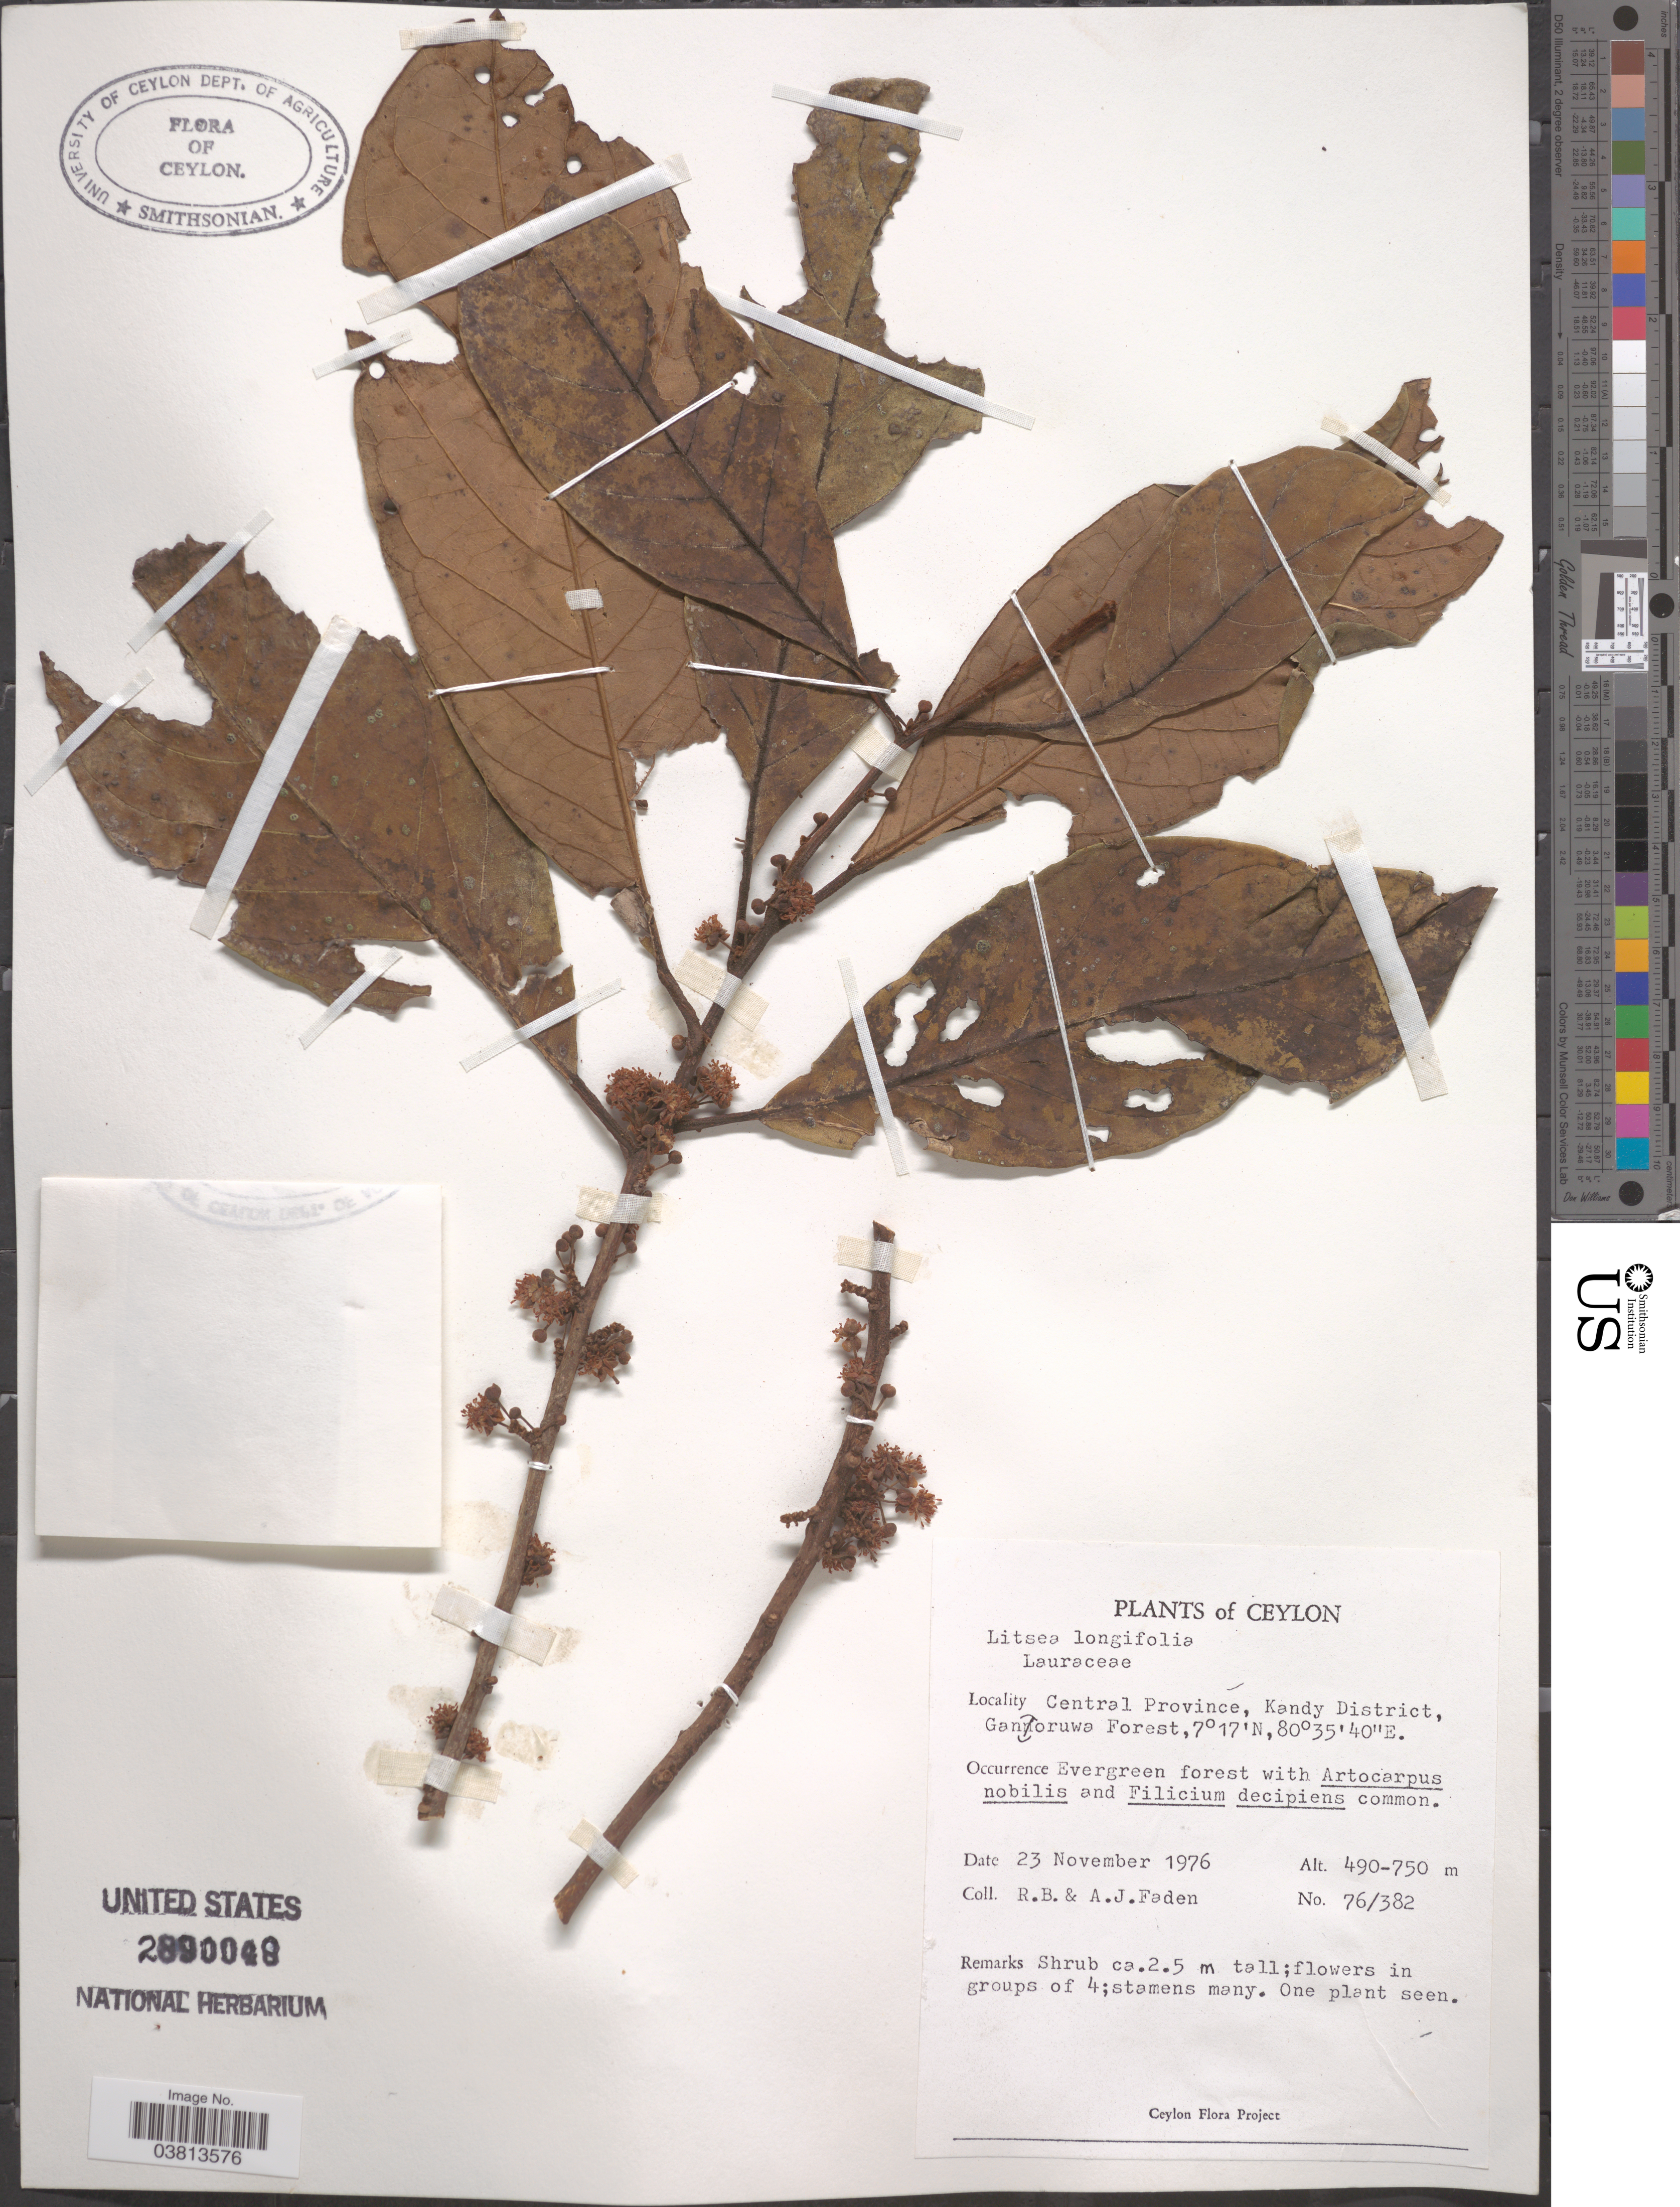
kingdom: Plantae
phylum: Tracheophyta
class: Magnoliopsida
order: Laurales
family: Lauraceae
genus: Litsea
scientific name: Litsea longifolia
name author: (Nees) Trimen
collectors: R. B. Faden & A. J. Faden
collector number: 76/382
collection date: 1976-11-23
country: Sri Lanka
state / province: Central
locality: Ceylon. Kandy District, Ganoruwa Forest.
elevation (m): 490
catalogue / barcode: US 2890048